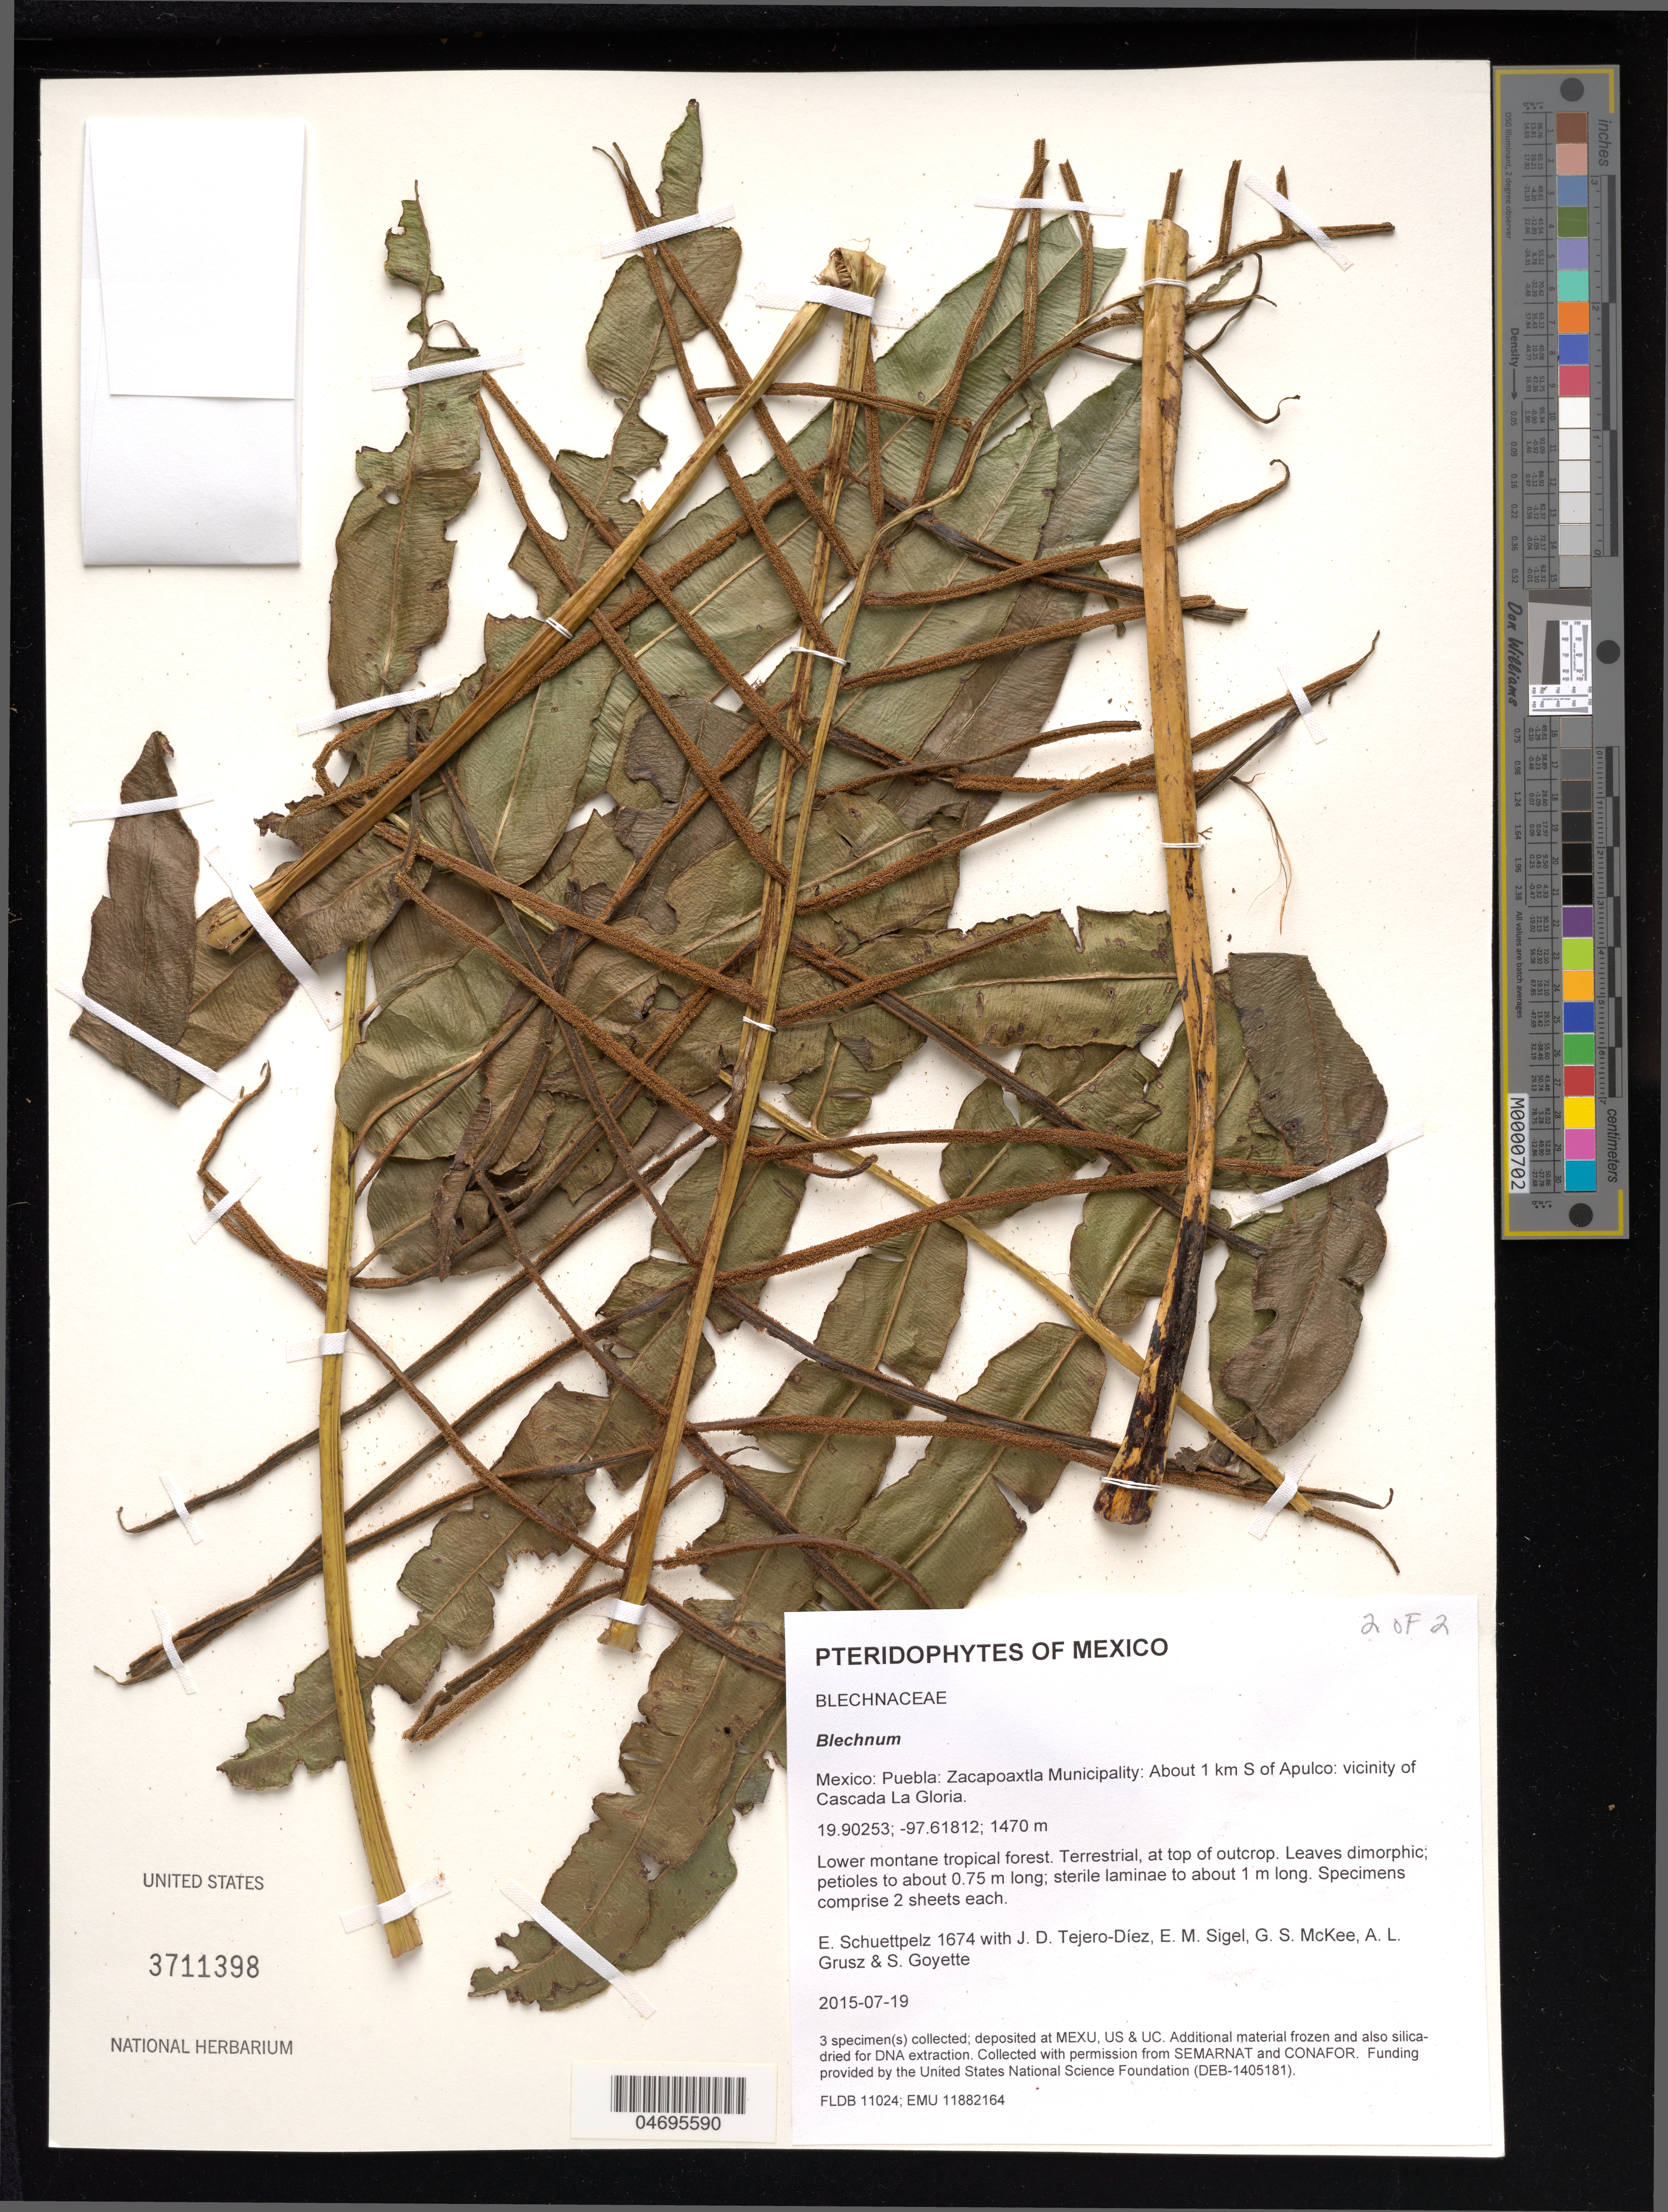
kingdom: Plantae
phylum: Tracheophyta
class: Polypodiopsida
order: Polypodiales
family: Blechnaceae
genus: Blechnum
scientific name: Blechnum sp.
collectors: E. Schuettpelz, D. Tejero-Díez, E. M. Sigel, G. S. McKee & A. Grusz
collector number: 1674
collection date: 2015-07-19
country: Mexico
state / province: Puebla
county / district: Zacapoaxtla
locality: About 1 km S of Apulco: vicinity of Cascada La Gloria.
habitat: Lower montane tropical forest.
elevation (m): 1470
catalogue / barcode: US 3711398